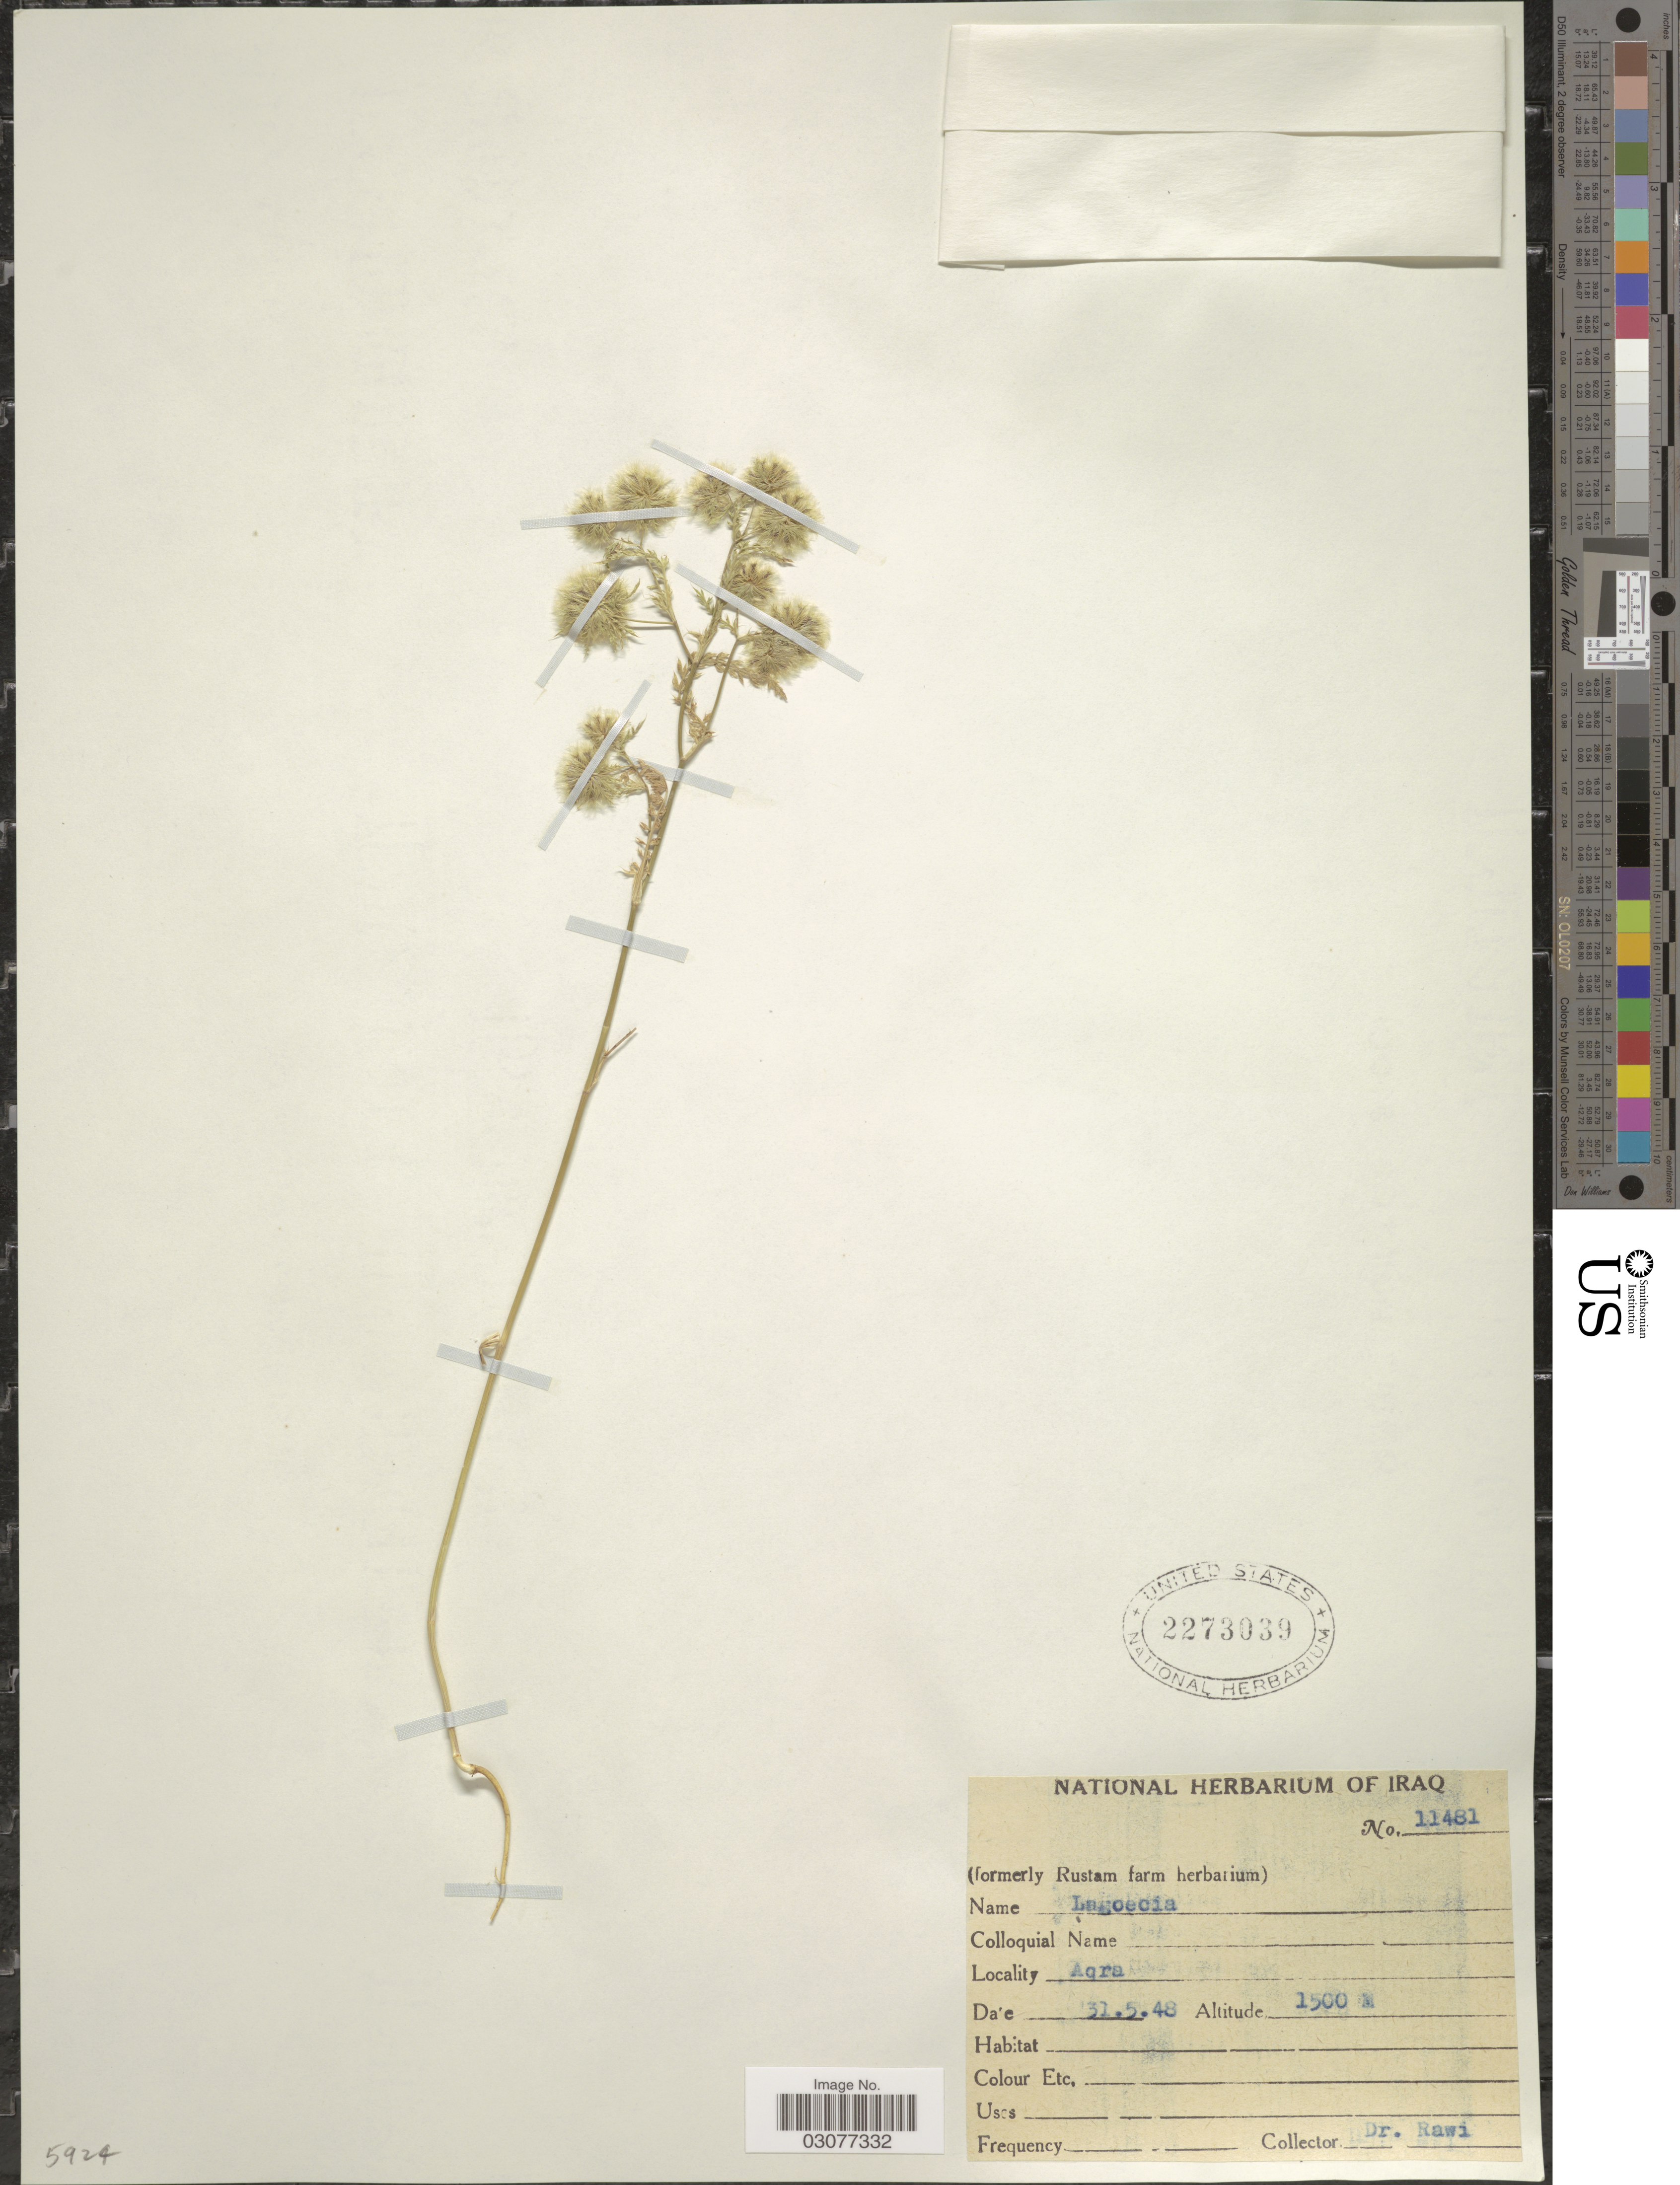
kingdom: Plantae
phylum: Tracheophyta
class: Magnoliopsida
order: Apiales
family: Apiaceae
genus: Lagoecia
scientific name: Lagoecia sp.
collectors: -. Rawi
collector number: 11481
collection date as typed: Transcribed d/m/y: 31/5/48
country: Iraq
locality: Aqra.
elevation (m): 1500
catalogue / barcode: US 2273039